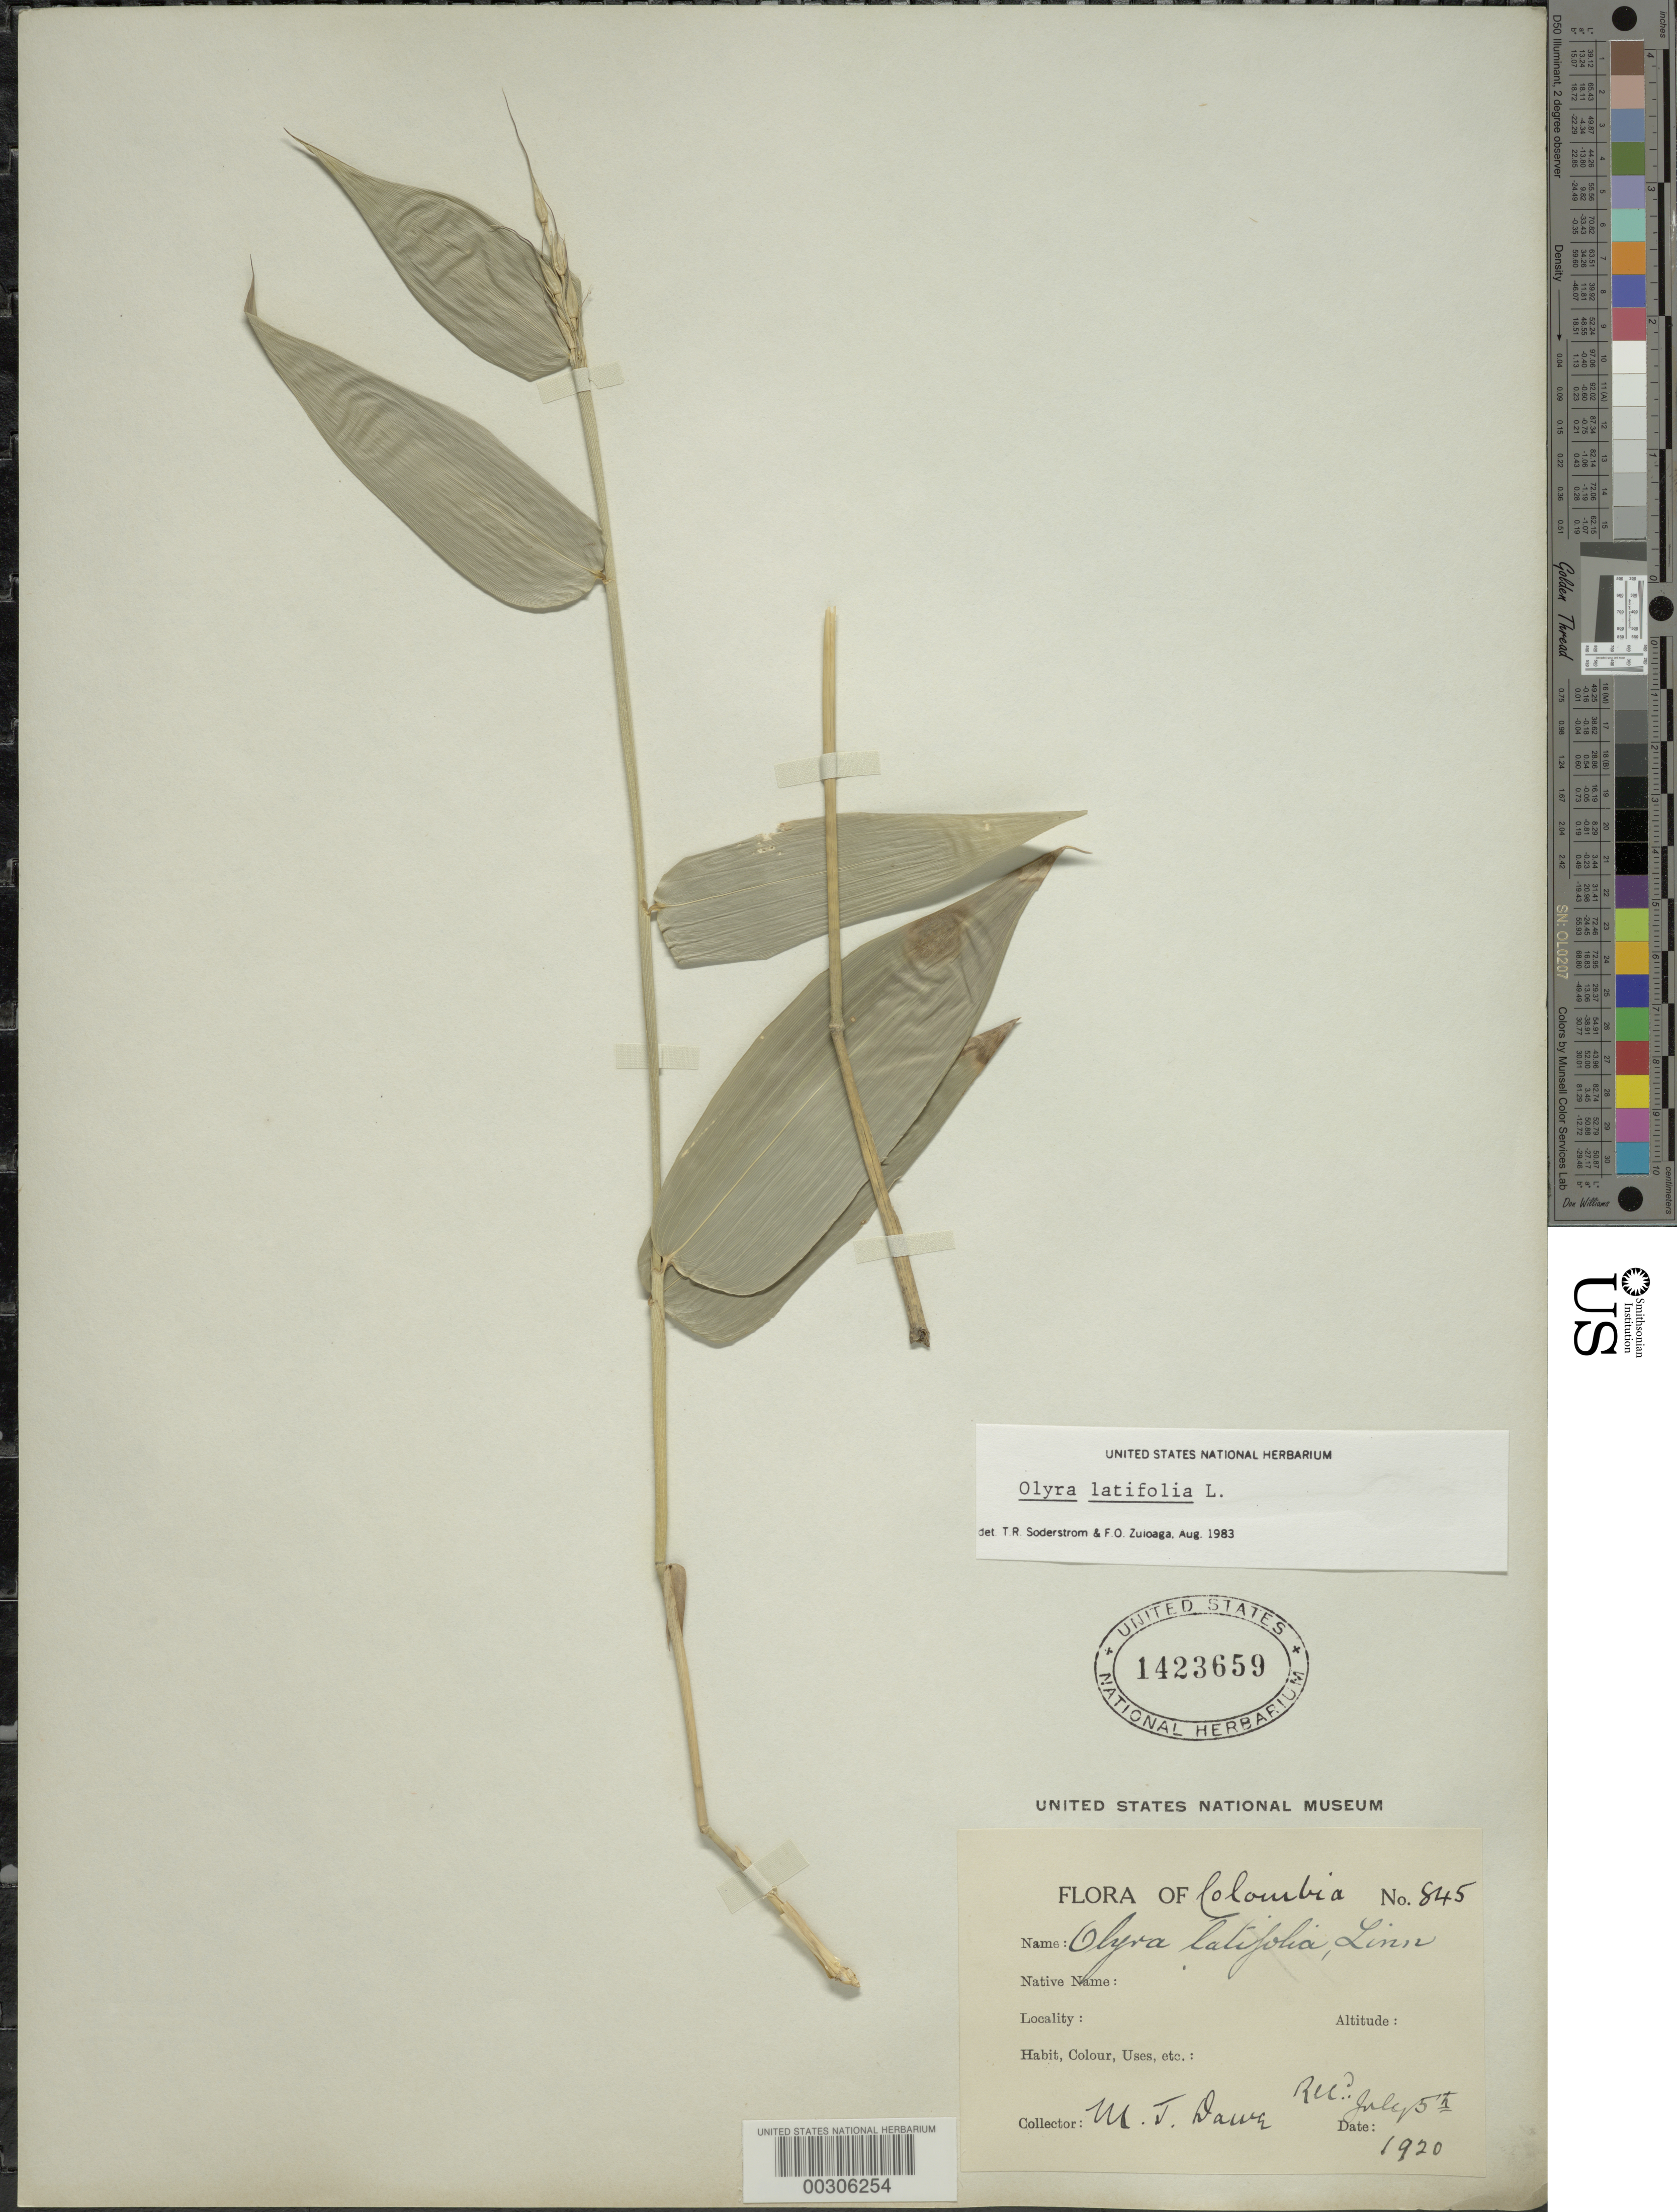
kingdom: Plantae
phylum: Tracheophyta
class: Liliopsida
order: Poales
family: Poaceae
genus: Olyra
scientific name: Olyra latifolia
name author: L.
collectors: M. T. Dawe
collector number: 845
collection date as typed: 05 Jul 1920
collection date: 1920-07-05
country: Colombia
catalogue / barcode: US 1423659